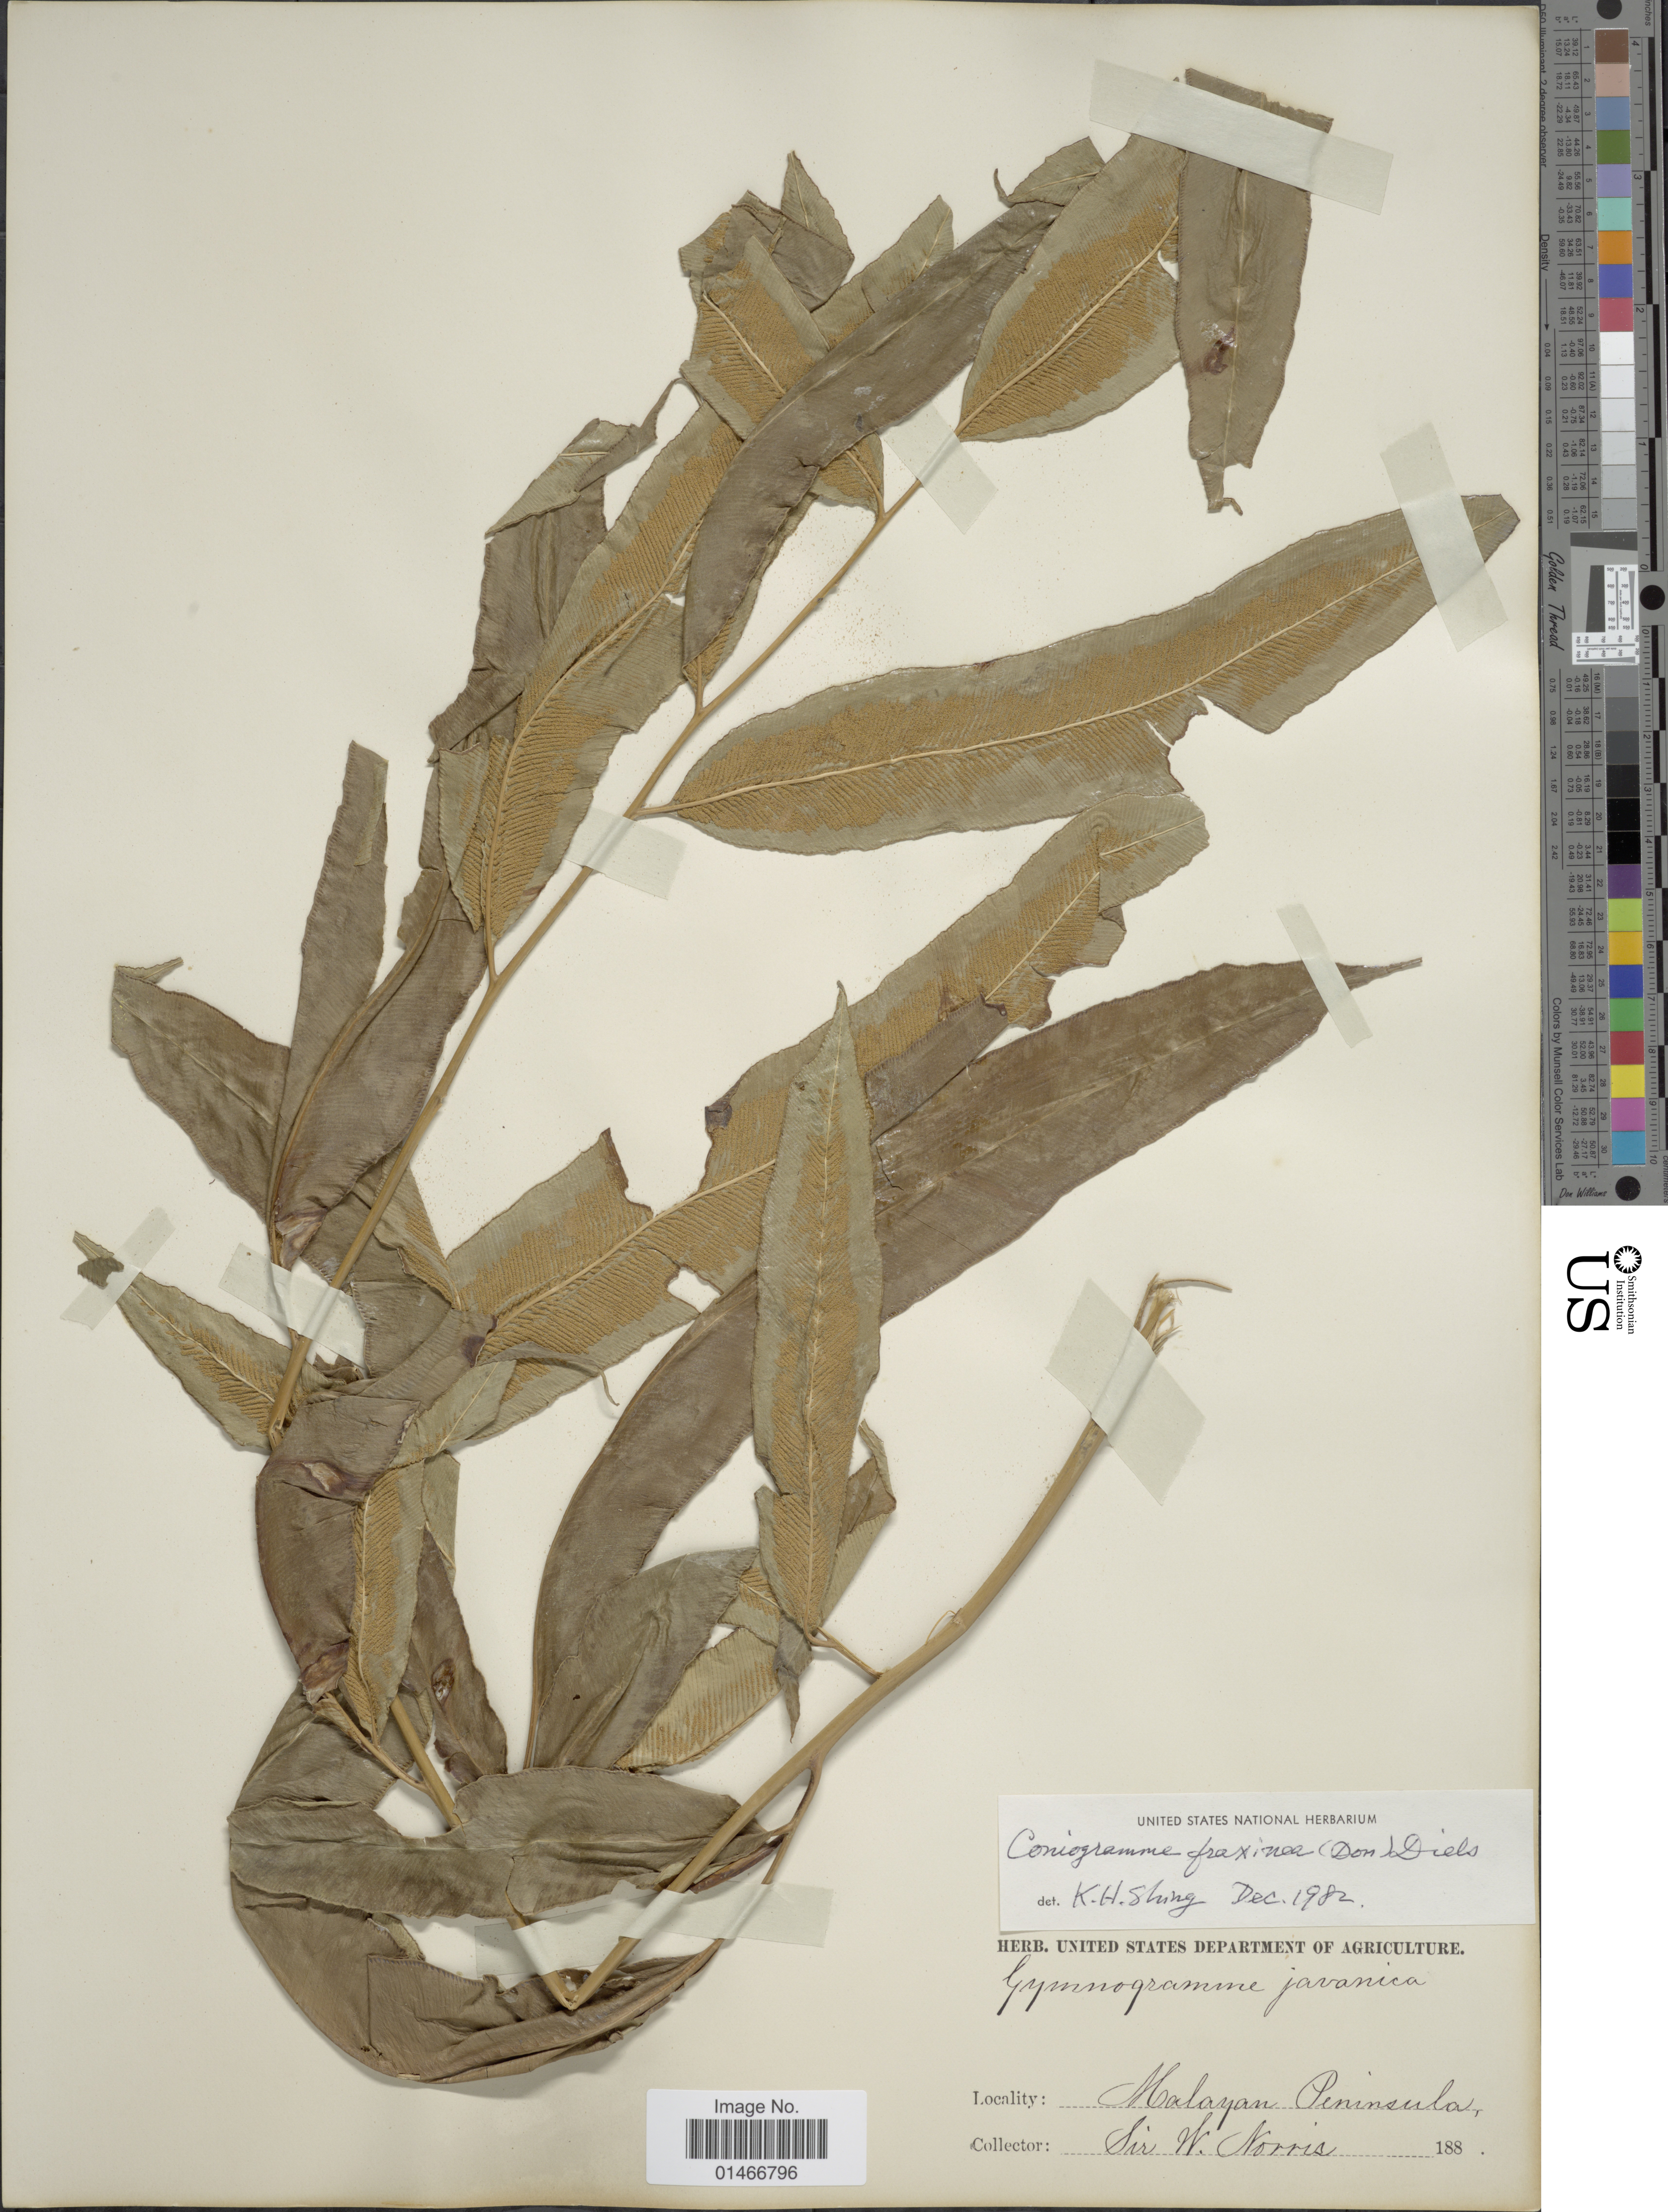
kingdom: Plantae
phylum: Tracheophyta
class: Polypodiopsida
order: Polypodiales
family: Pteridaceae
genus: Coniogramme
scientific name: Coniogramme fraxinea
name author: (D. Don) Diels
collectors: W. Norris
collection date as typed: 188?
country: Malaysia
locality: Malayan Peninsula.